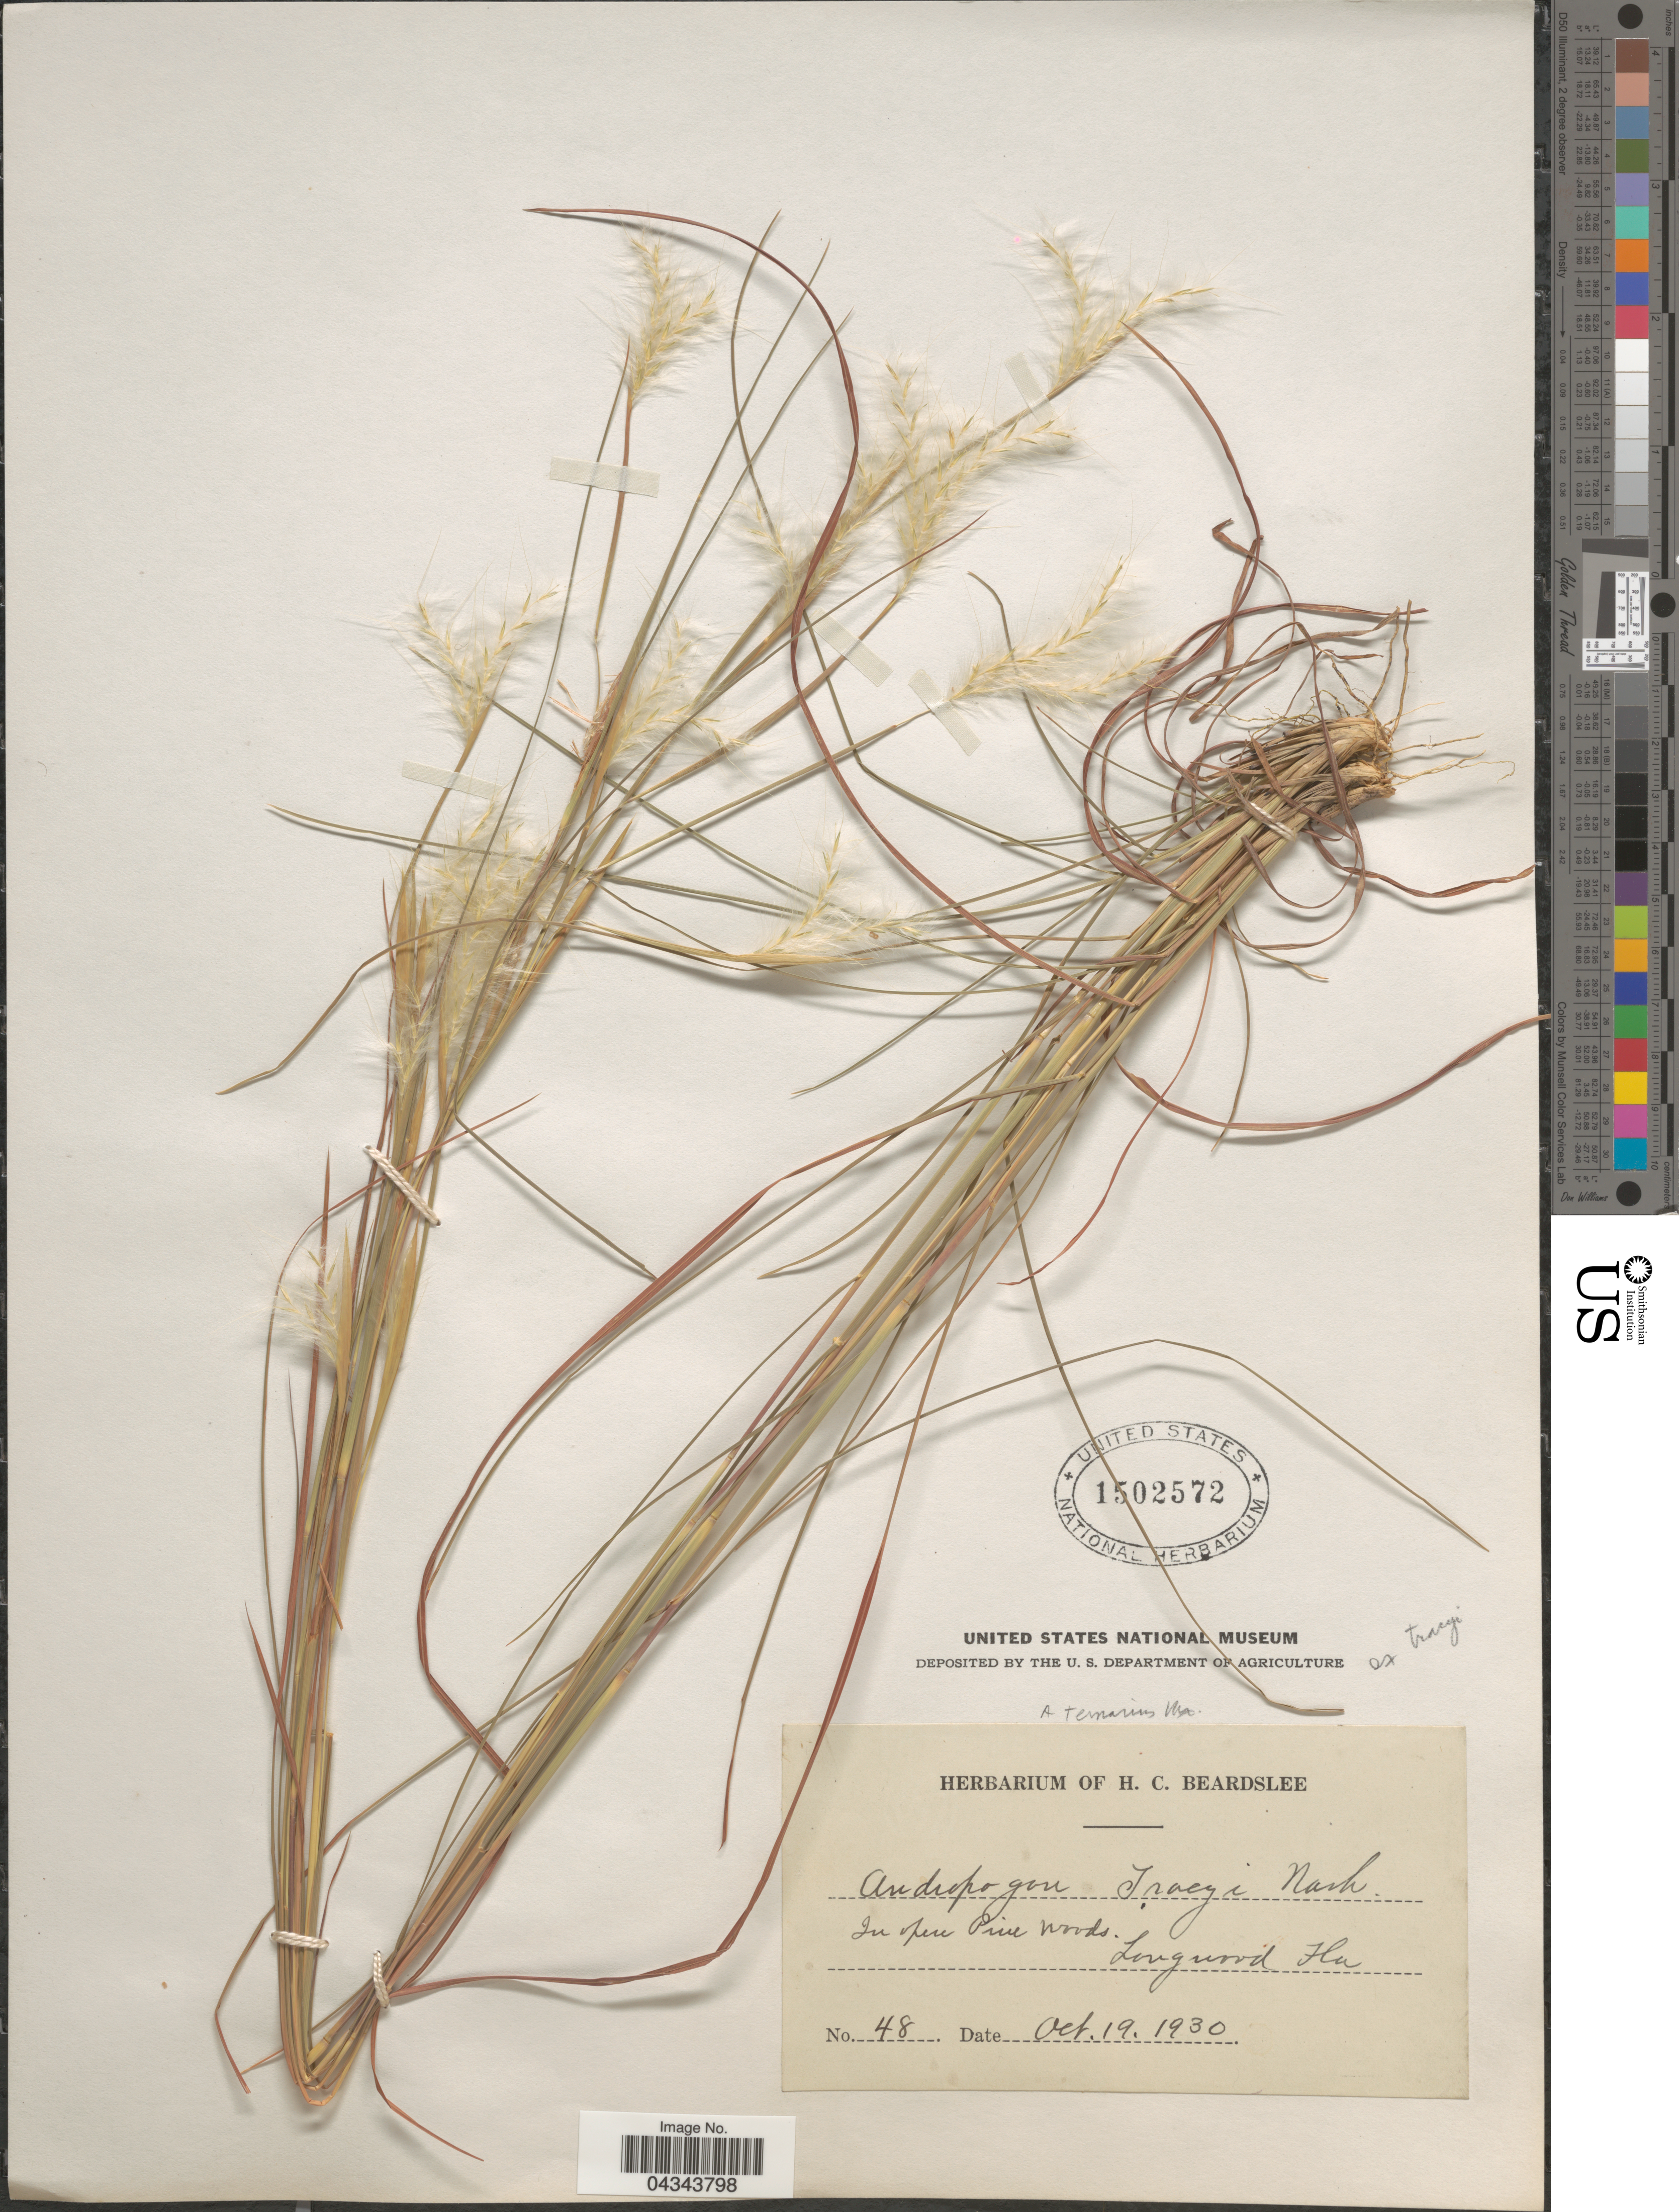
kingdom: Plantae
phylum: Tracheophyta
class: Liliopsida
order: Poales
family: Poaceae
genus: Andropogon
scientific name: Andropogon ternarius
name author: Michx.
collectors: ex herb. H. C. Beardslee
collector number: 48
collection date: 1930-10-19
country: United States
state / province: Florida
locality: Longwood.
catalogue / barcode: US 1502572